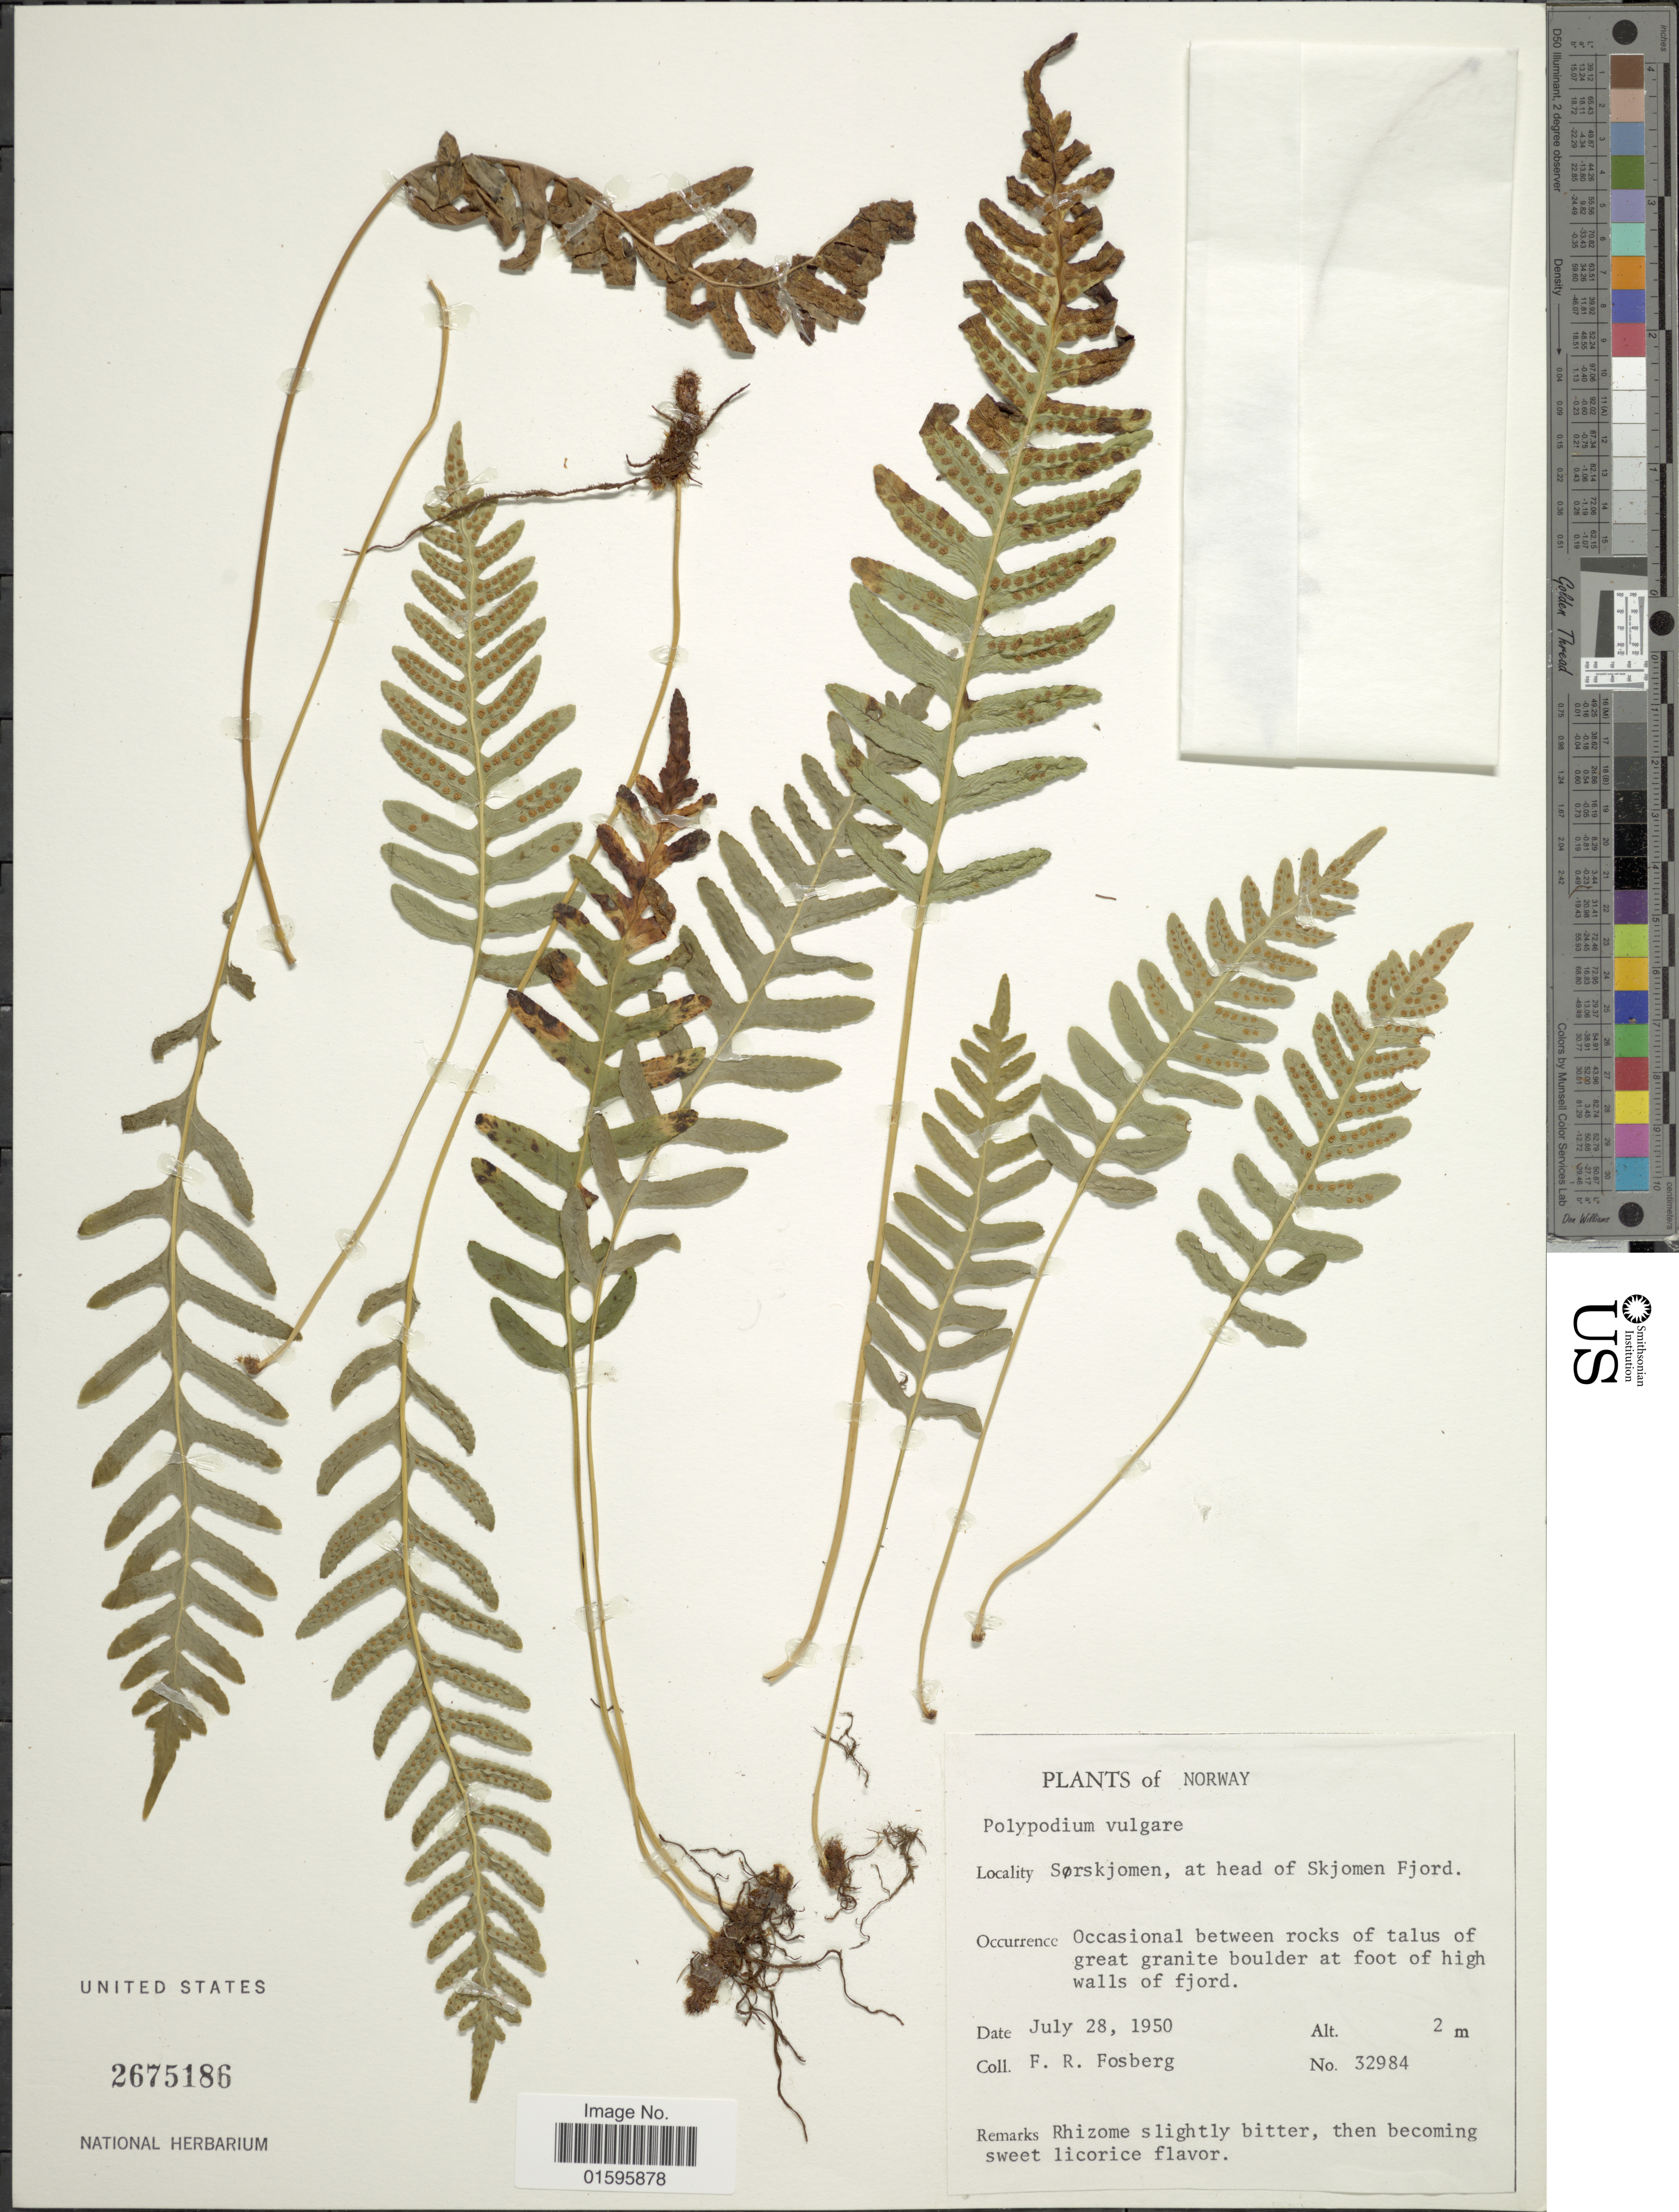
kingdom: Plantae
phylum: Tracheophyta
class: Polypodiopsida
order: Polypodiales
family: Polypodiaceae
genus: Polypodium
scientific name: Polypodium vulgare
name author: L.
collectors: F. R. Fosberg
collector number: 32984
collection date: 1950-07-28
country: Norway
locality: Sorskjomen, at head of Skjomen Fjord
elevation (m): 2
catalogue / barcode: US 2675186